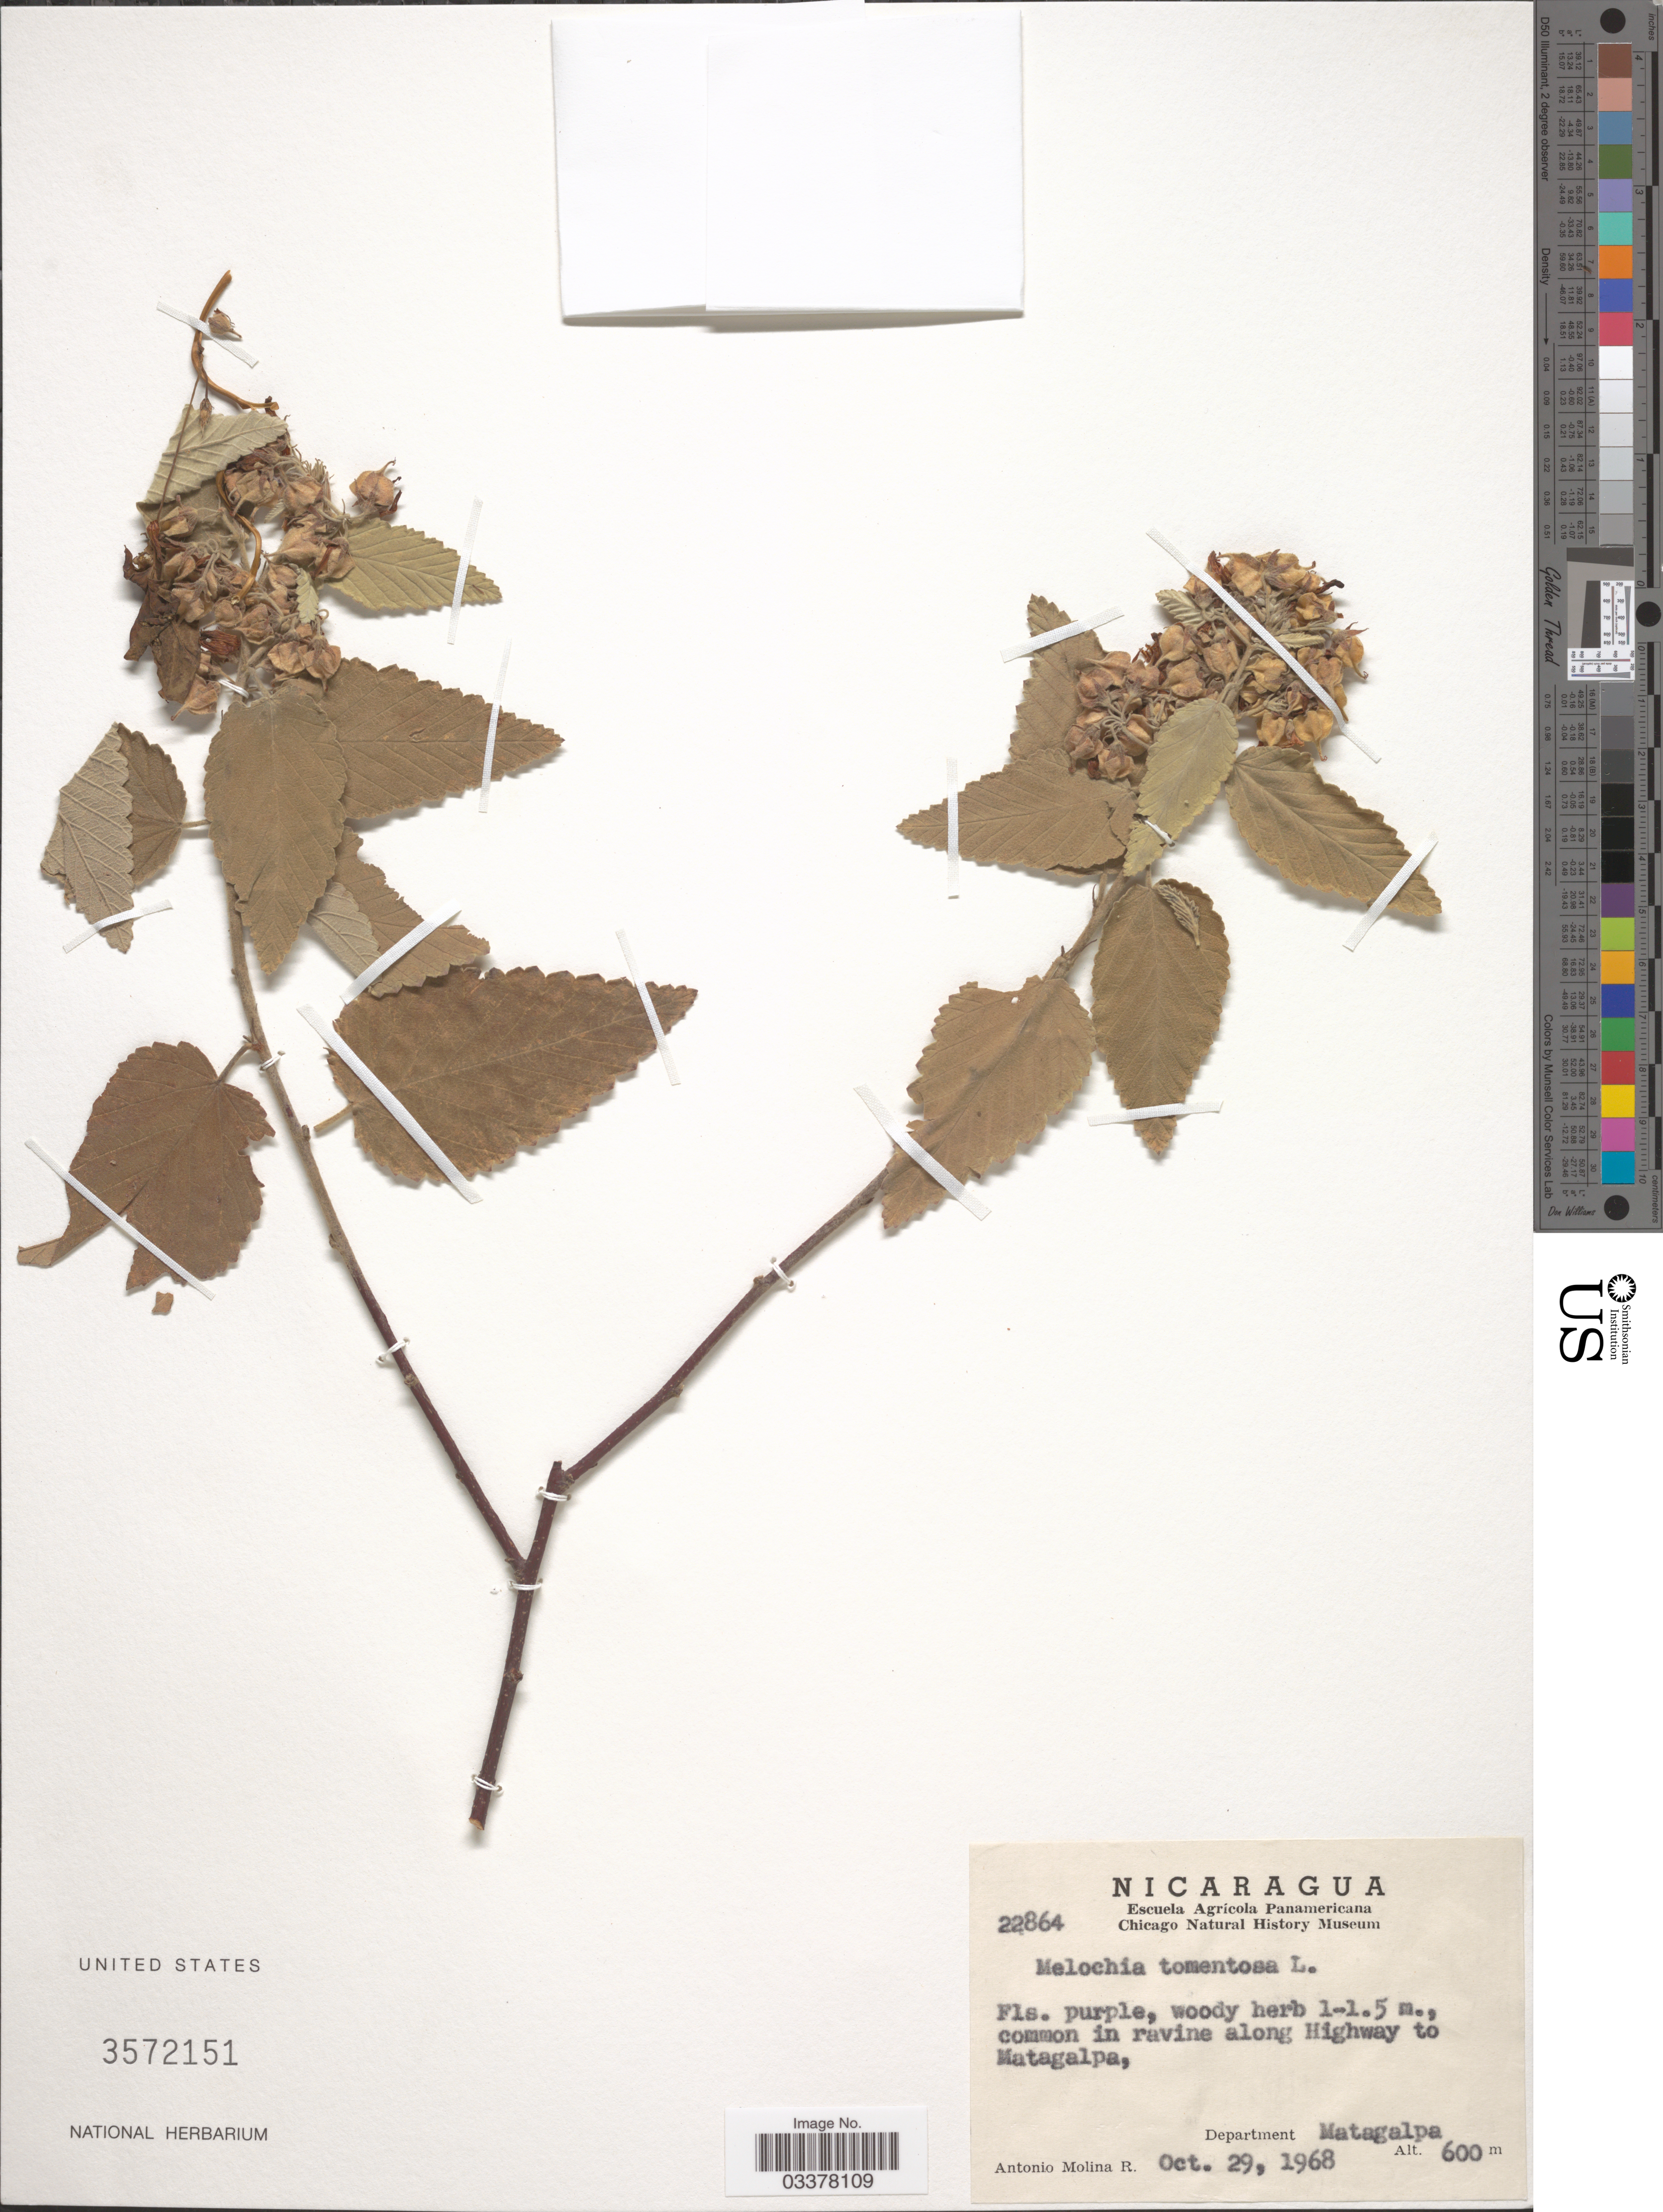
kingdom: Plantae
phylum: Tracheophyta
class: Magnoliopsida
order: Malvales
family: Malvaceae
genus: Melochia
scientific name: Melochia tomentosa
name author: L.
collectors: A. Molina R.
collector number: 22864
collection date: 1968-10-29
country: Nicaragua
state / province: Matagalpa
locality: Along Highway to Matagalpa, Department Matagalpa.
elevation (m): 600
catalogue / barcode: US 3572151